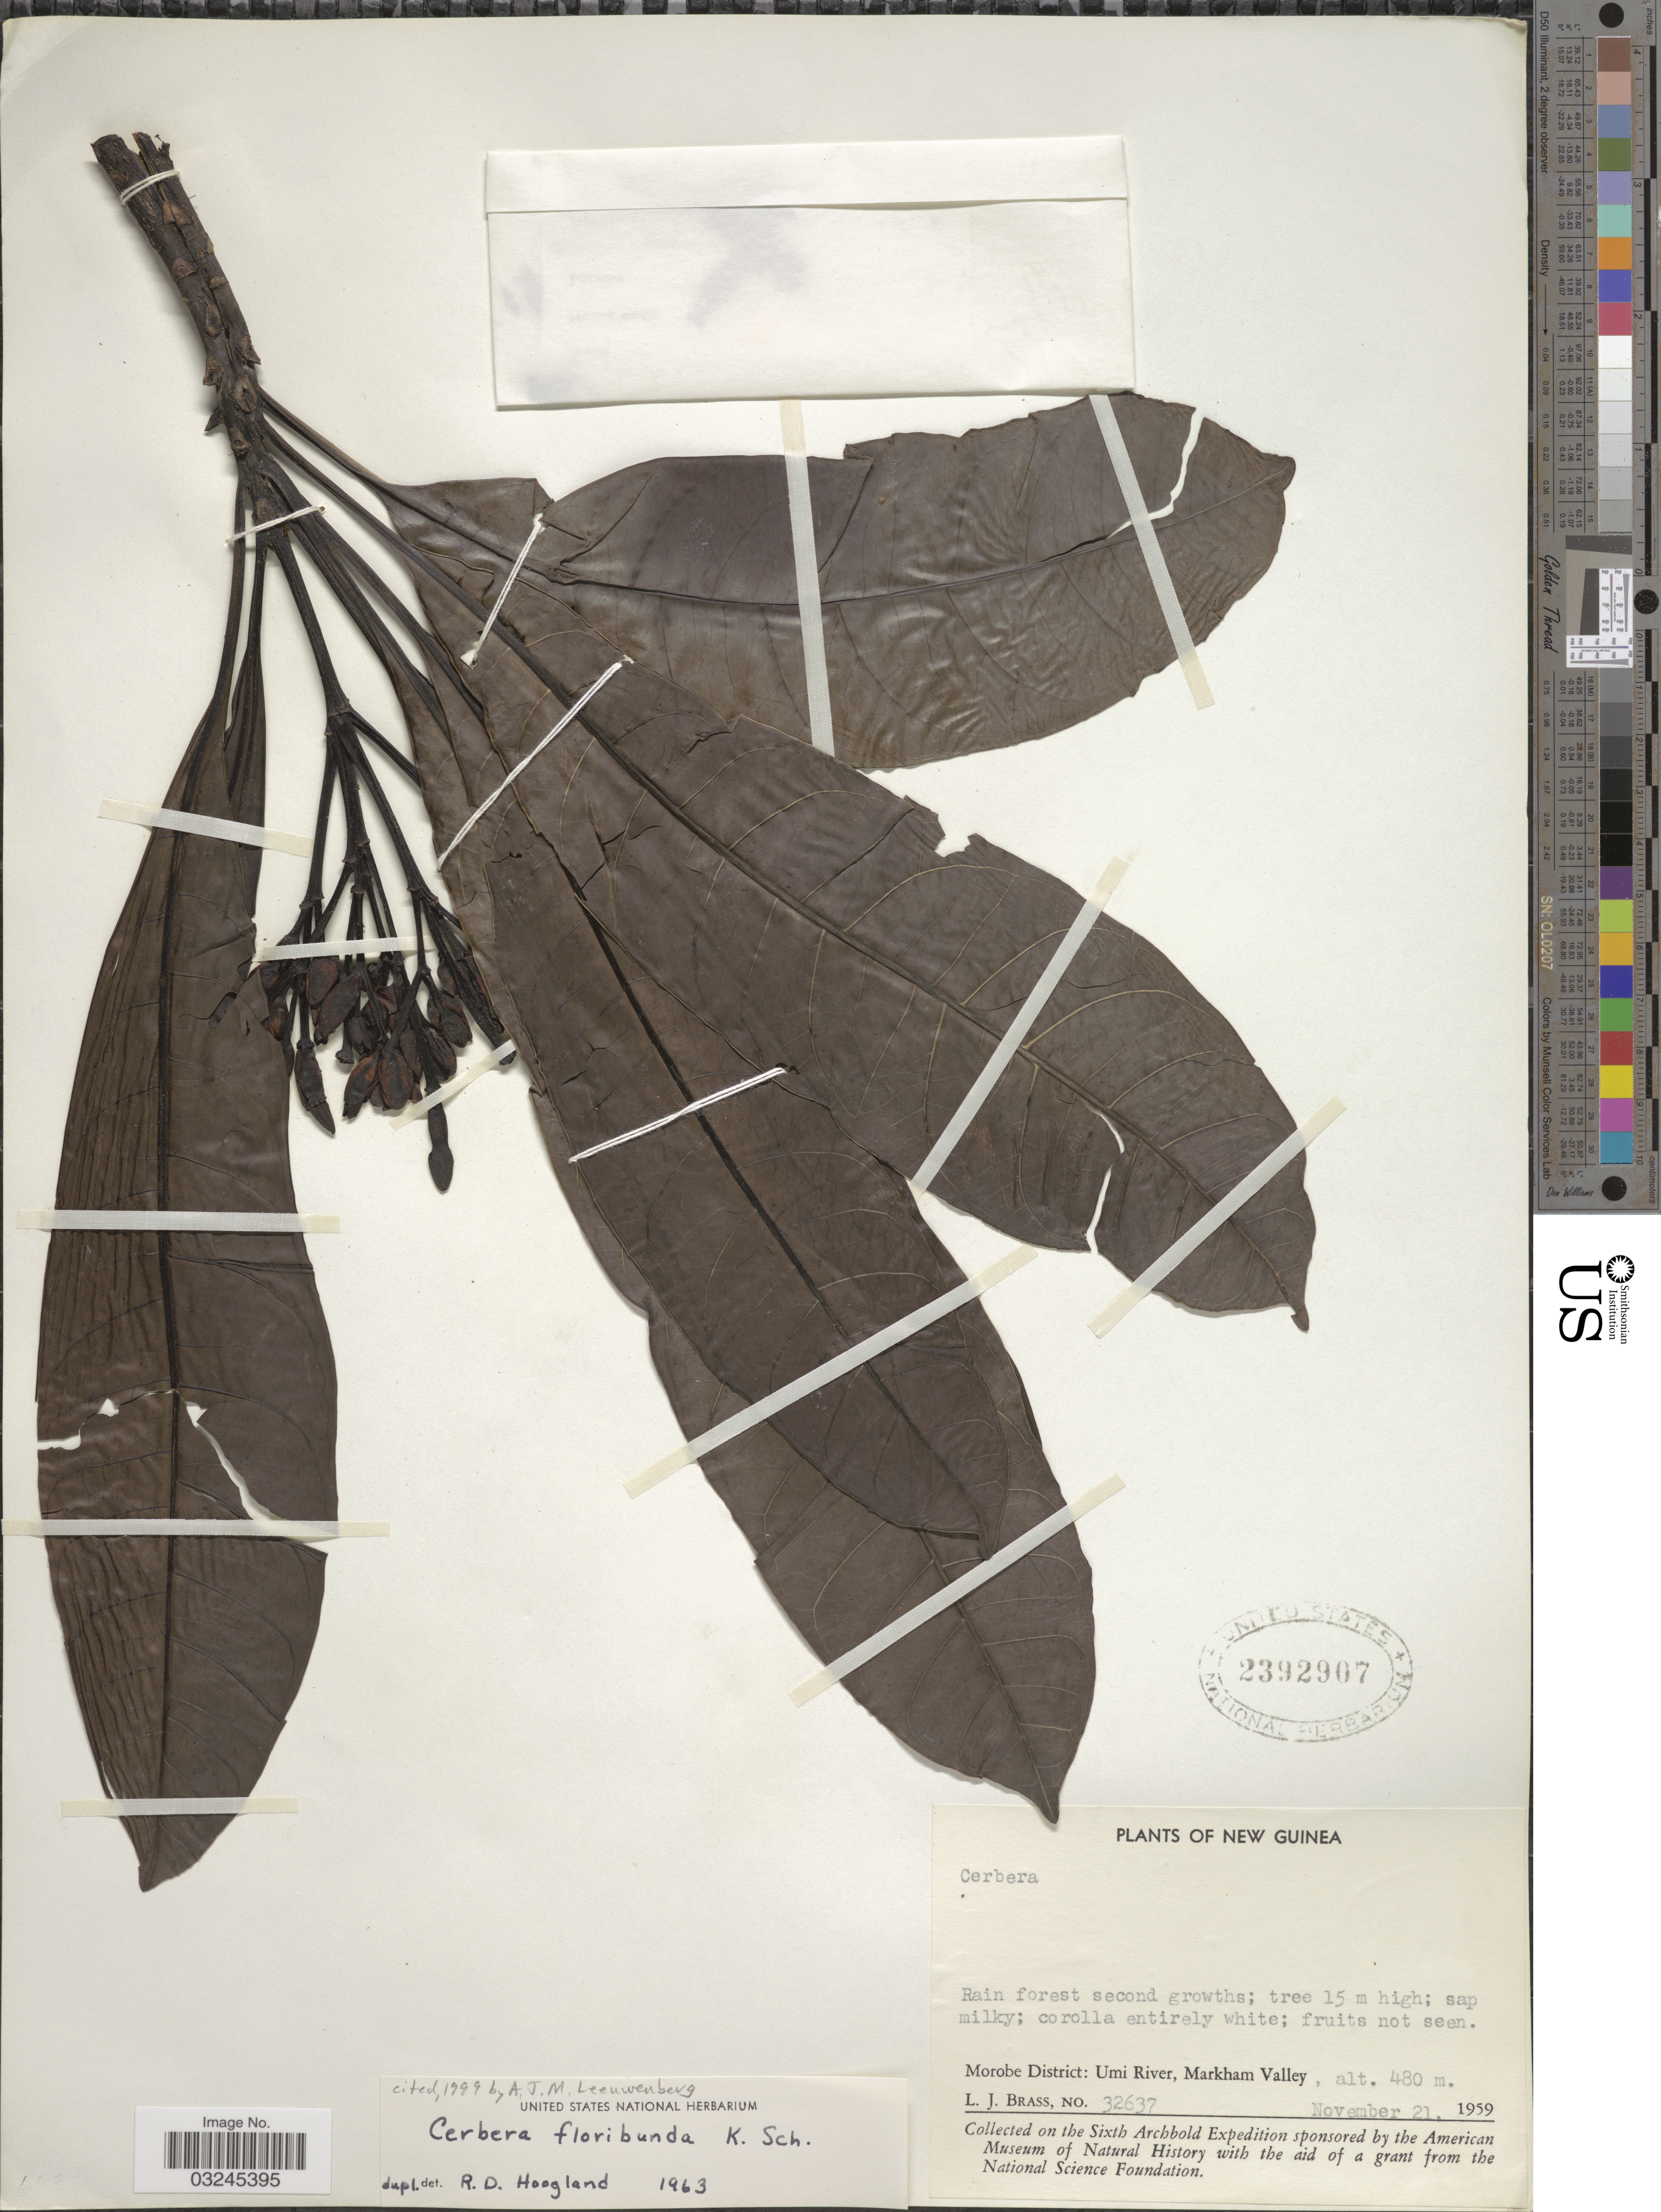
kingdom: Plantae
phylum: Tracheophyta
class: Magnoliopsida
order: Gentianales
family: Apocynaceae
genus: Cerbera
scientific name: Cerbera floribunda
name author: K. Schum.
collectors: L. J. Brass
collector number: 32637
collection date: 1959-11-21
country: Papua New Guinea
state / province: Morobe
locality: New Guinea. Morobe District: Umi River, Markham Valley.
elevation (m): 480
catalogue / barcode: US 2392907